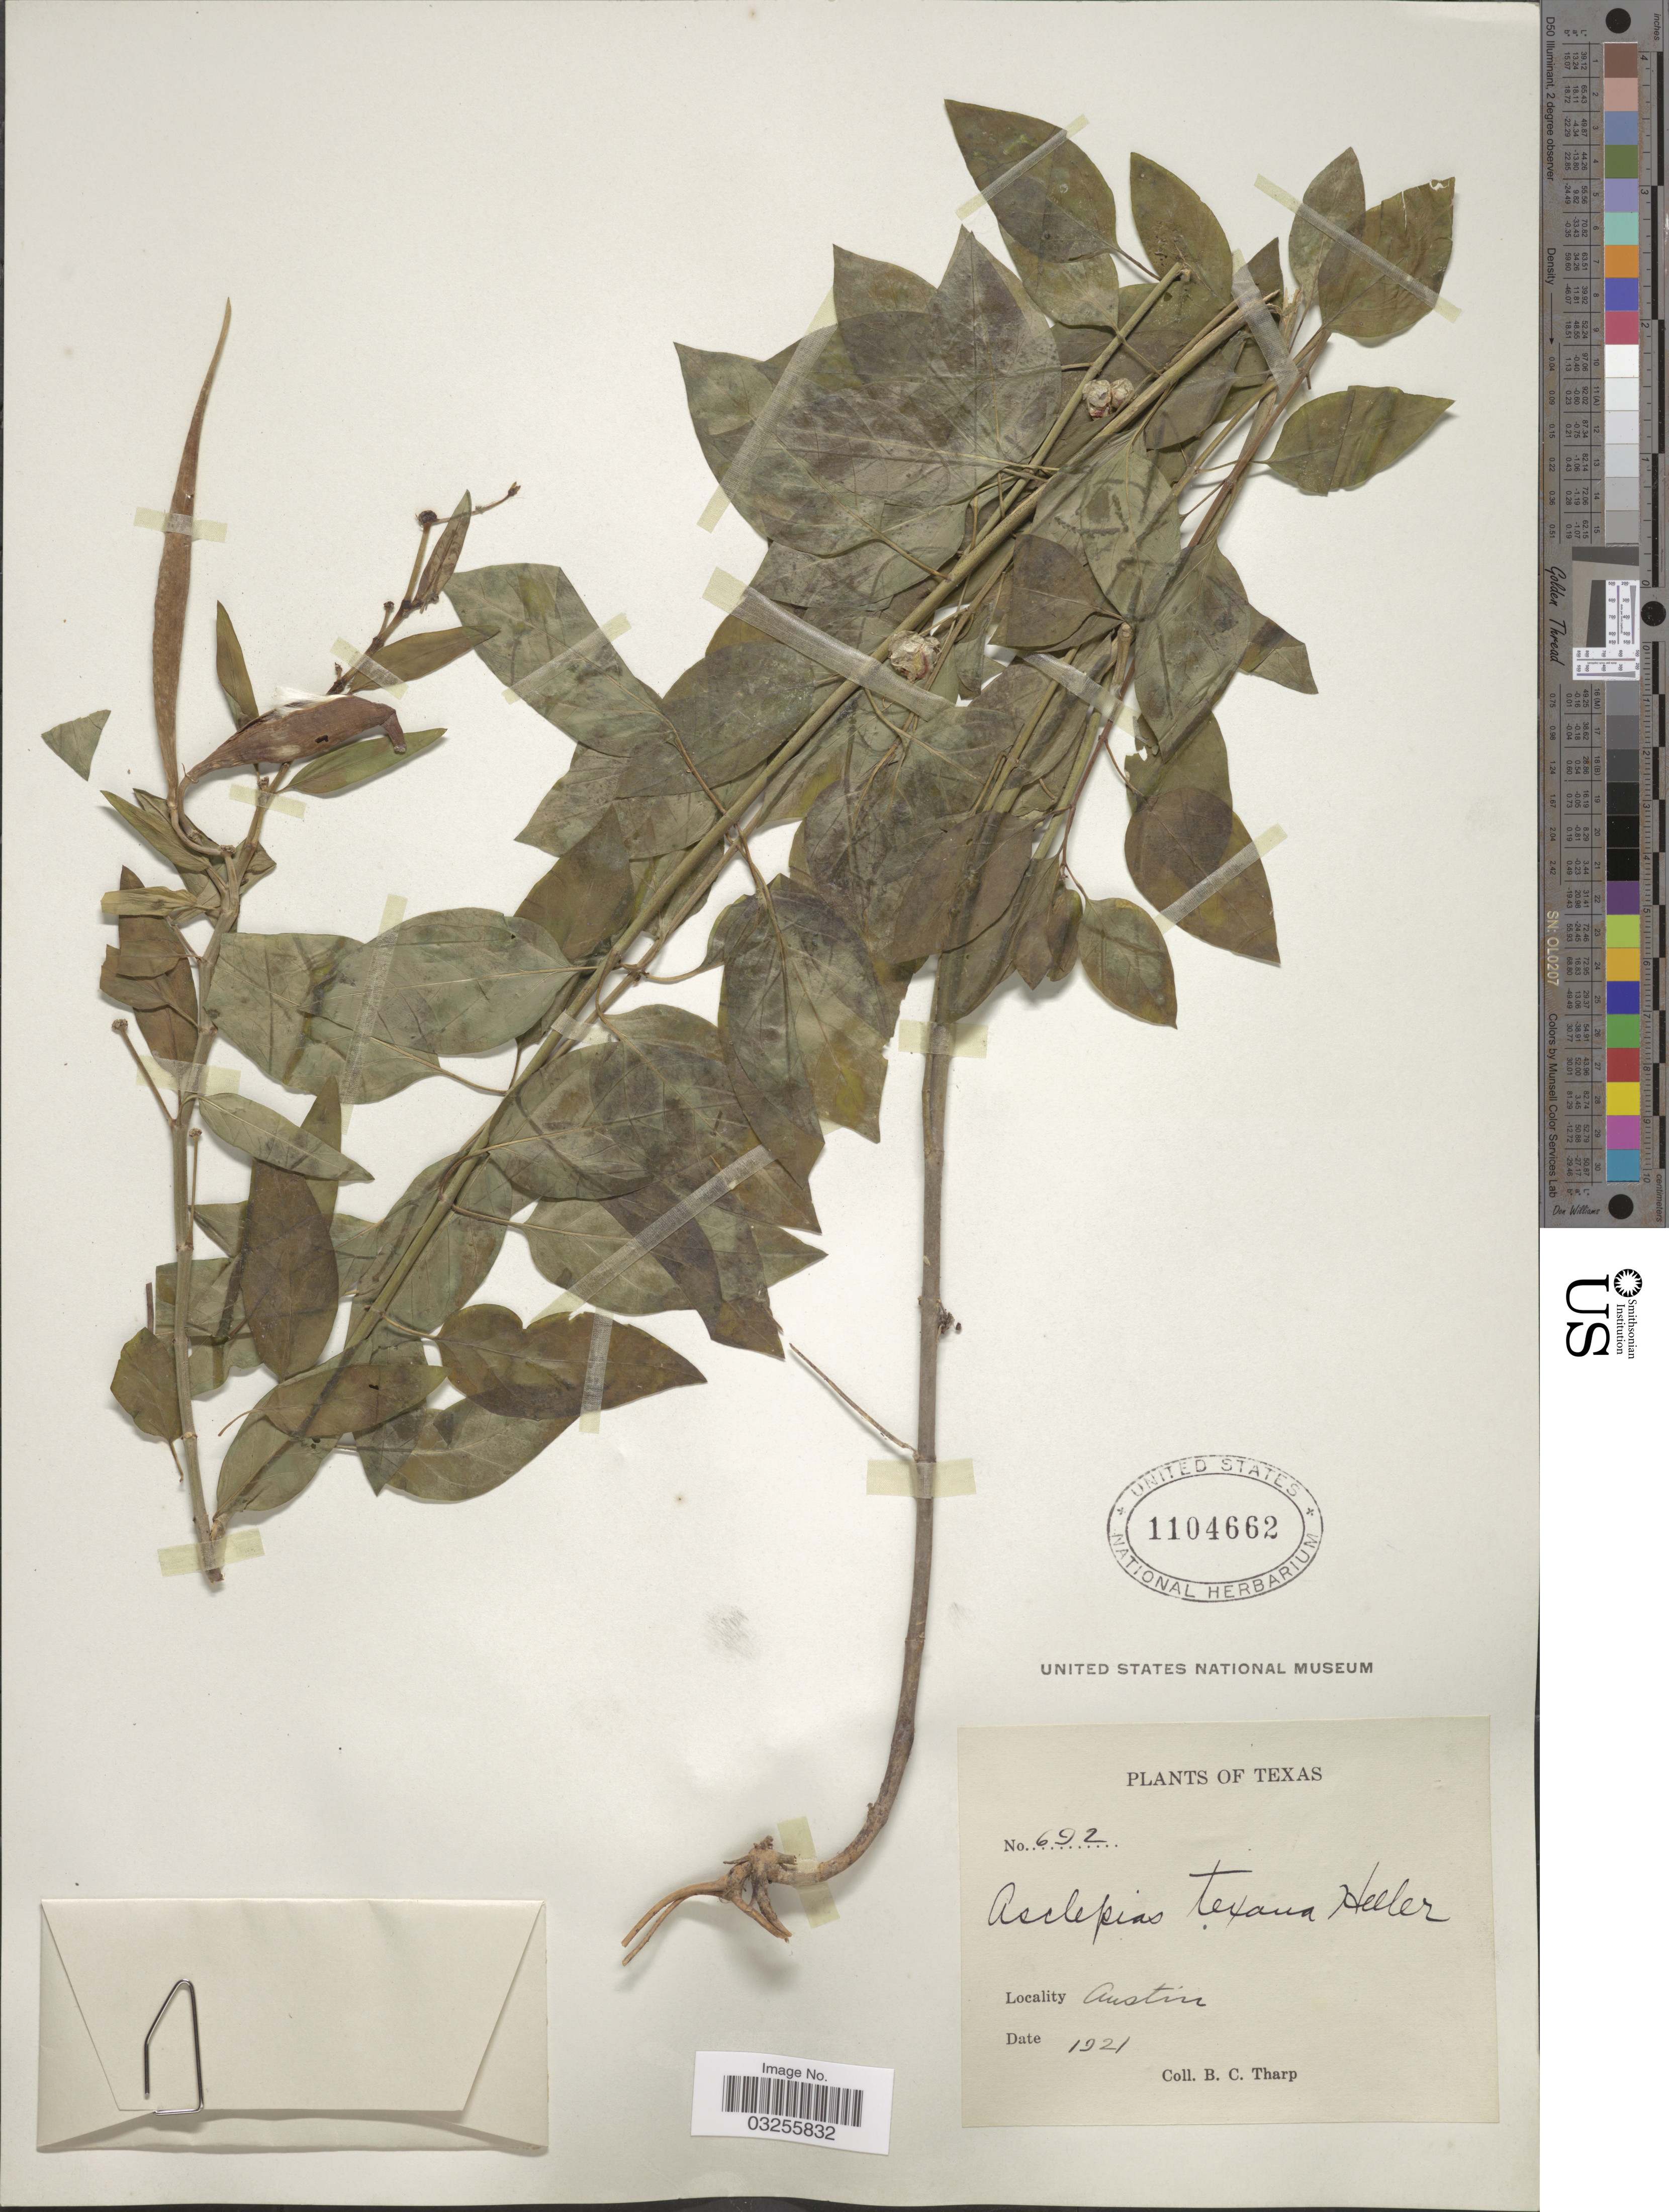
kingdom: Plantae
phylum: Tracheophyta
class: Magnoliopsida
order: Gentianales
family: Apocynaceae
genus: Asclepias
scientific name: Asclepias texana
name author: A. Heller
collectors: B. C. Tharp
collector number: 692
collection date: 1921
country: United States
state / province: Texas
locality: Austin.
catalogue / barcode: US 1104662